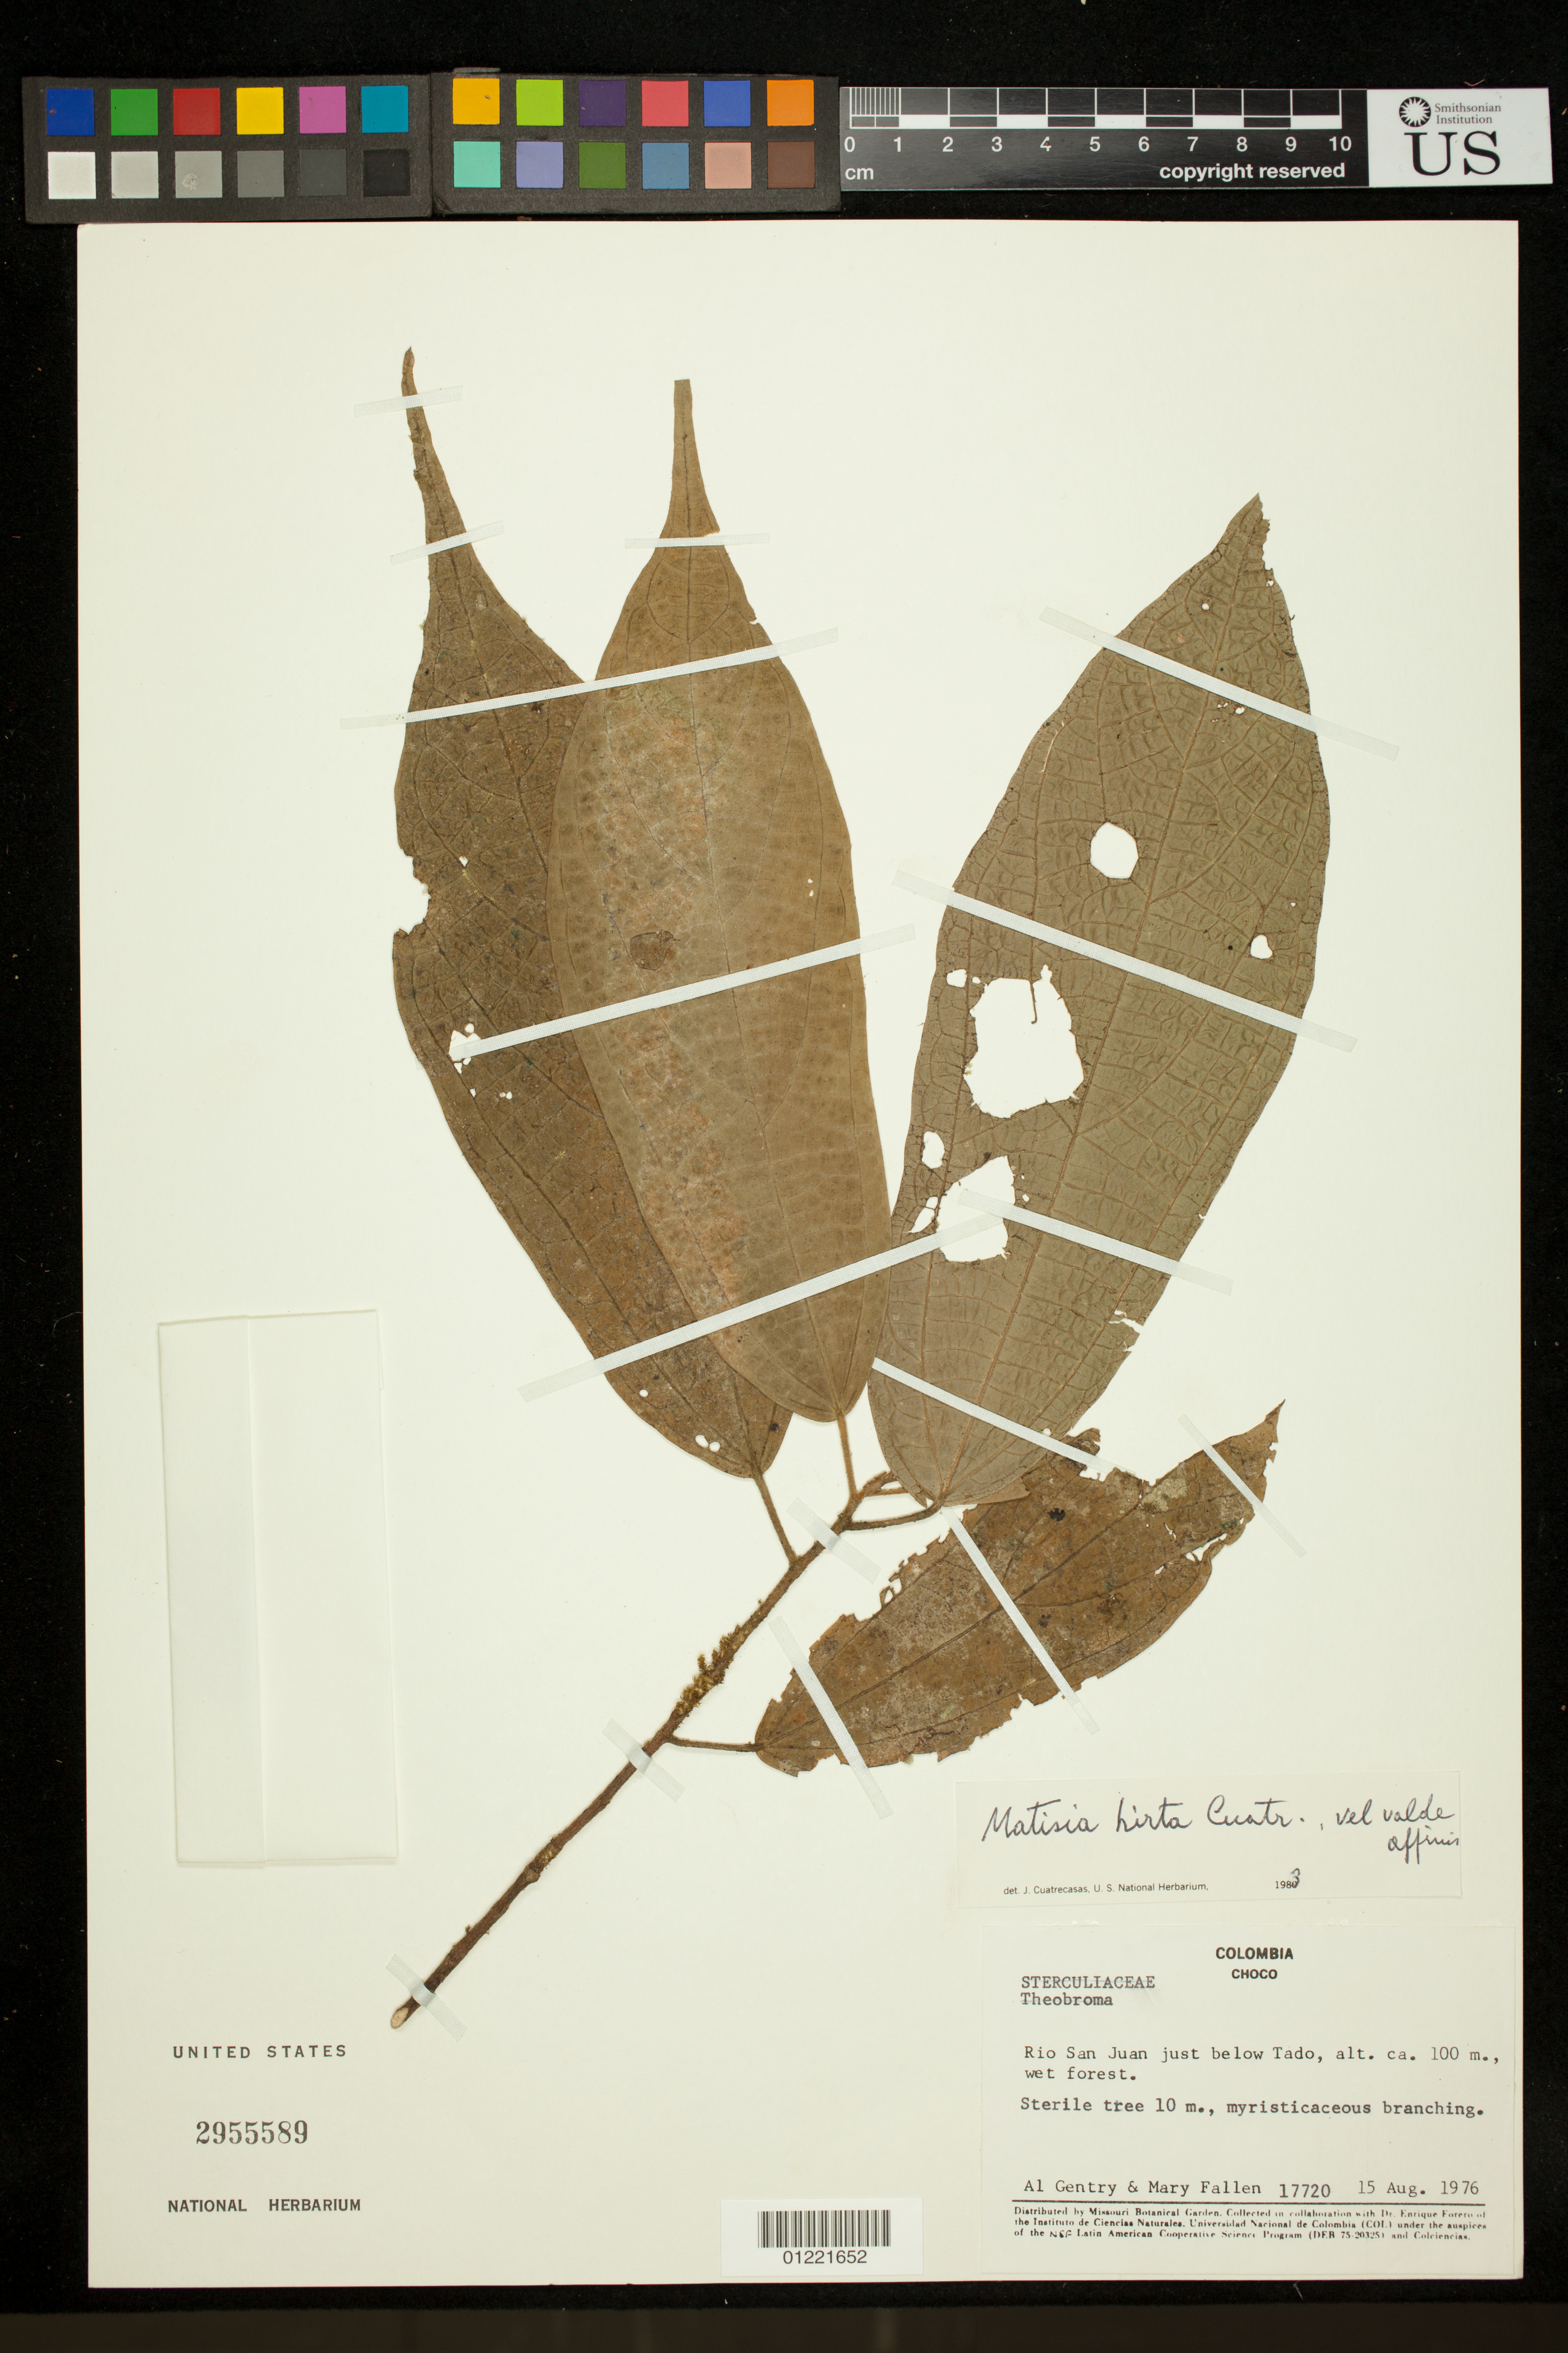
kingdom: Plantae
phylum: Tracheophyta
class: Magnoliopsida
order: Malvales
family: Malvaceae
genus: Matisia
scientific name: Matisia hirta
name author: Cuatrec.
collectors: A. H. Gentry & M. Fallen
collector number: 17720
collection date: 1976-08-15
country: Colombia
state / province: Choco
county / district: Tadó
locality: Rio San Juan just below Tado.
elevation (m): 100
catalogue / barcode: US 2955589